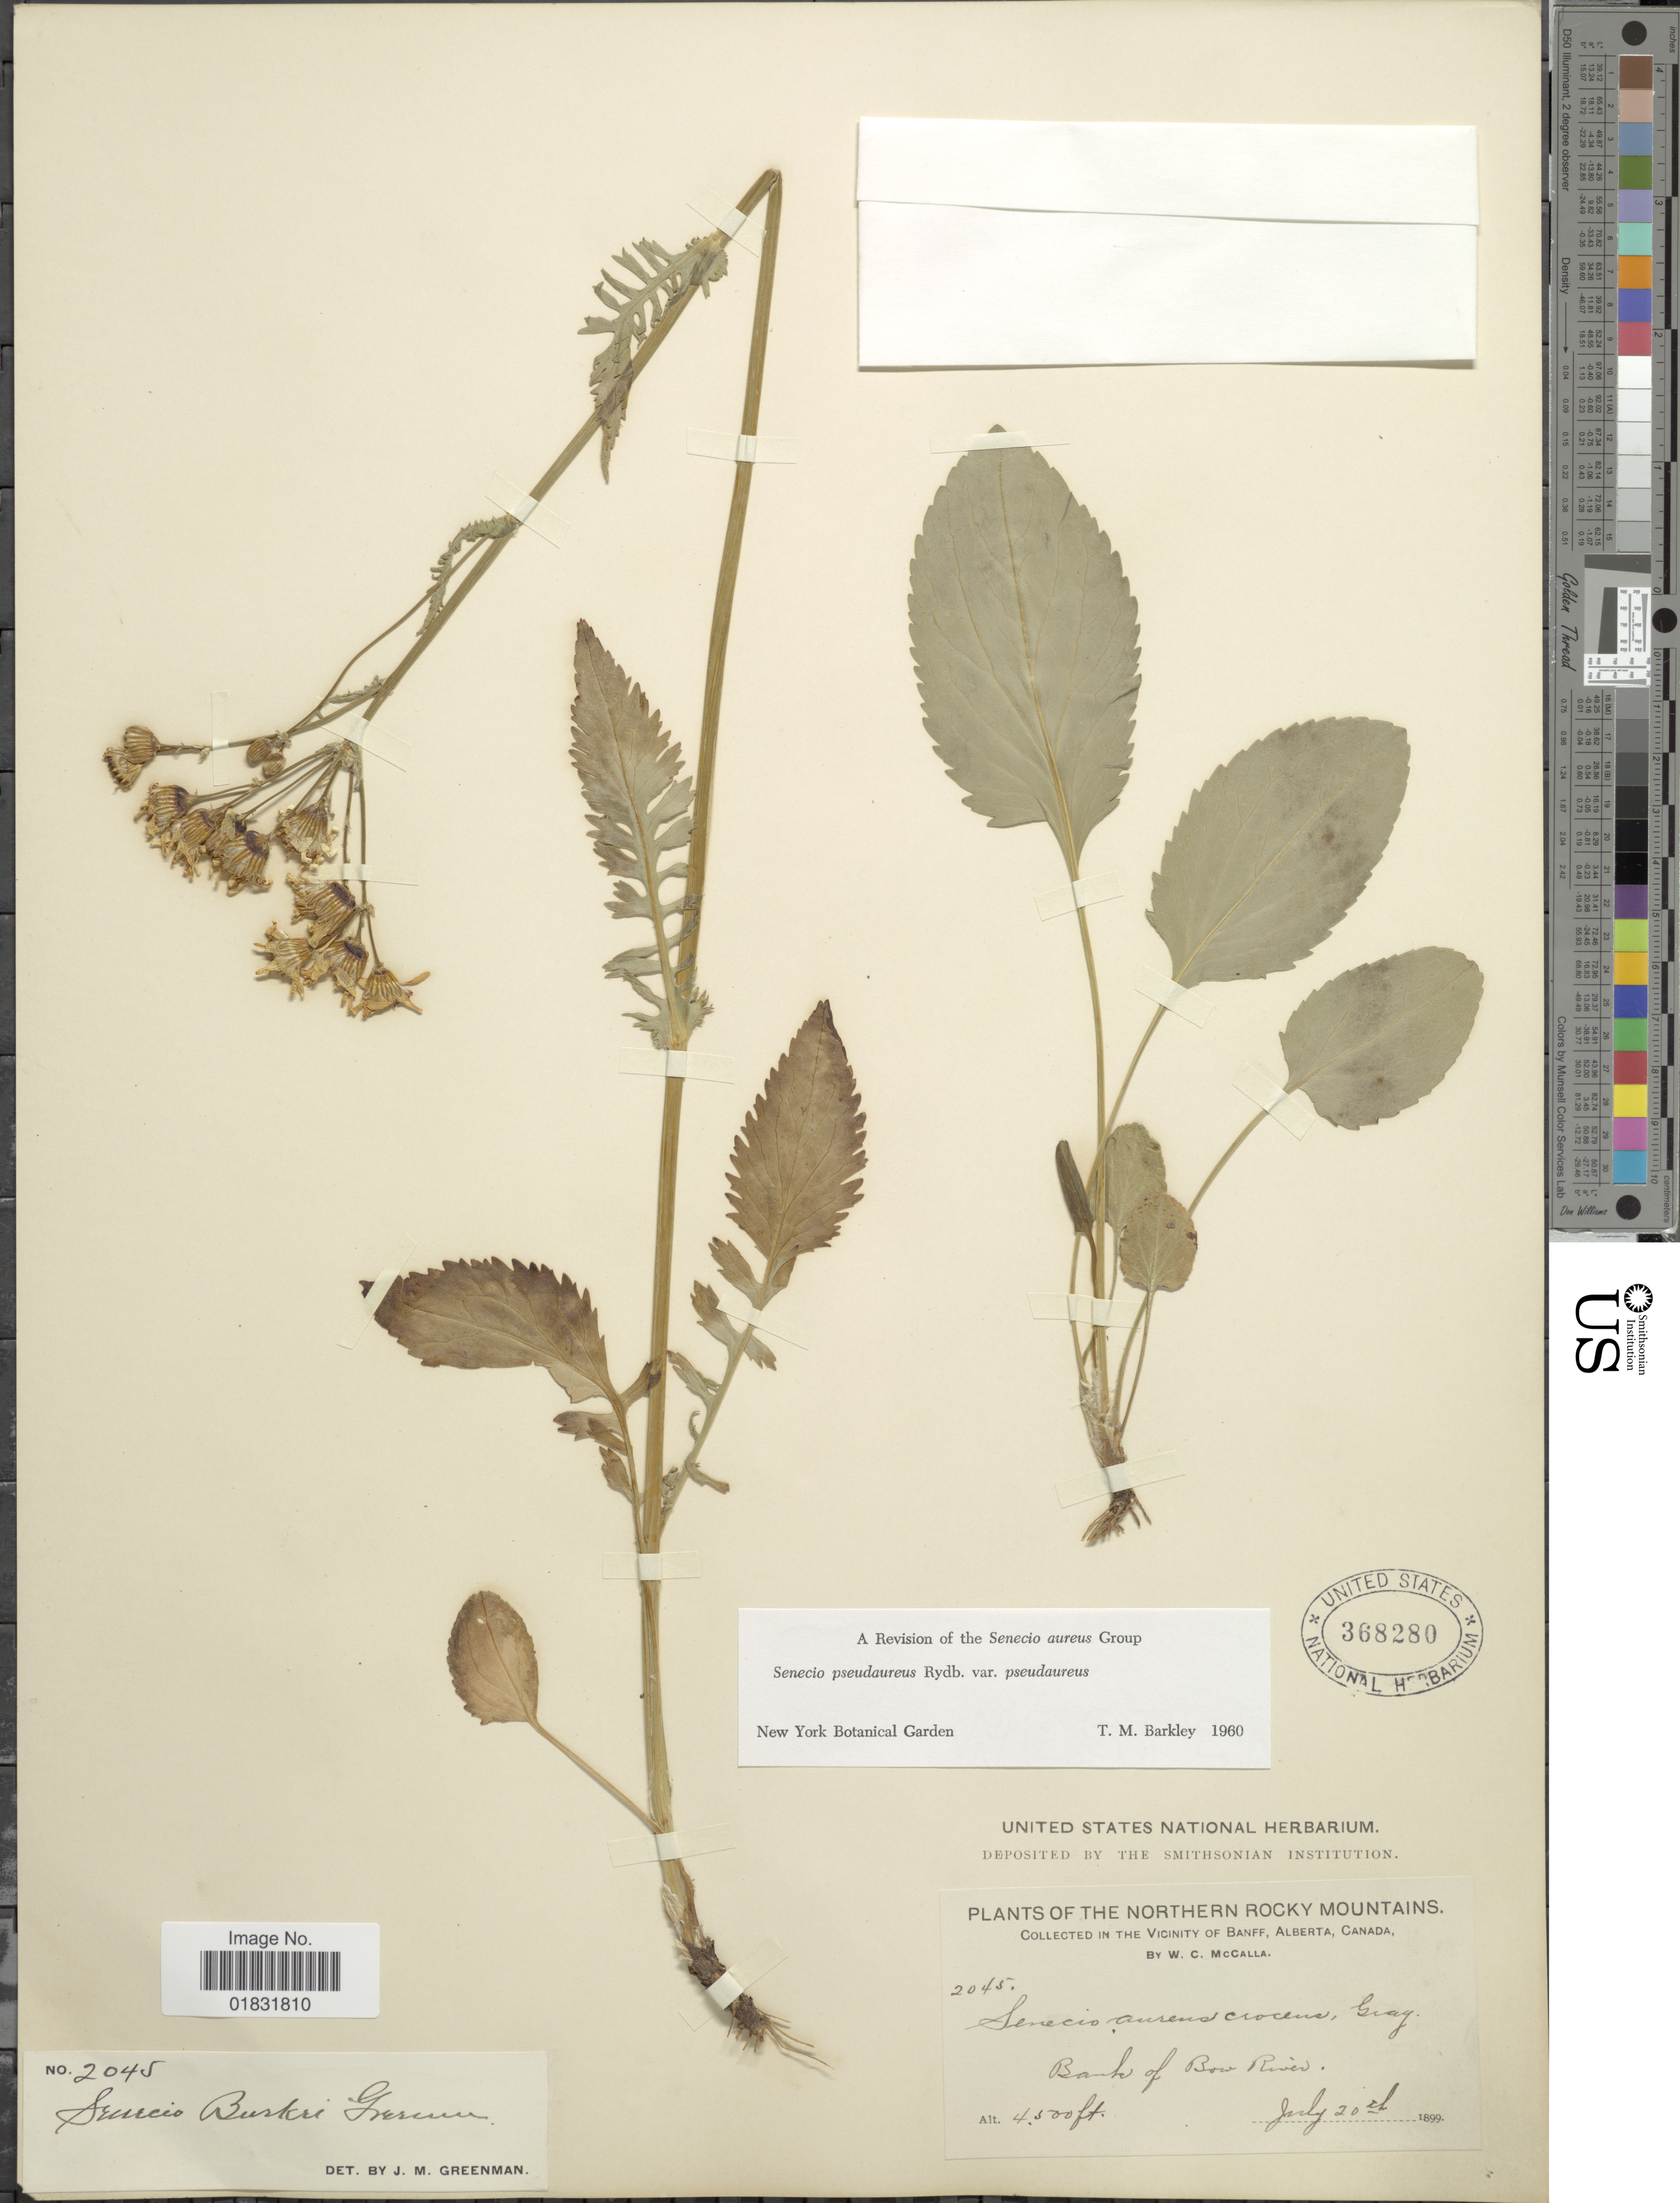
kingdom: Plantae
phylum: Tracheophyta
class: Magnoliopsida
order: Asterales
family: Asteraceae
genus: Packera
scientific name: Packera pseudaurea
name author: (Rydb.) W.A. Weber & Á. Löve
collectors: W. McCalla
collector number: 2054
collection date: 1899-07-20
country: Canada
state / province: Alberta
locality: The Northern Rocky Mountains, Bank of Bow River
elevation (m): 1372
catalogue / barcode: US 368280